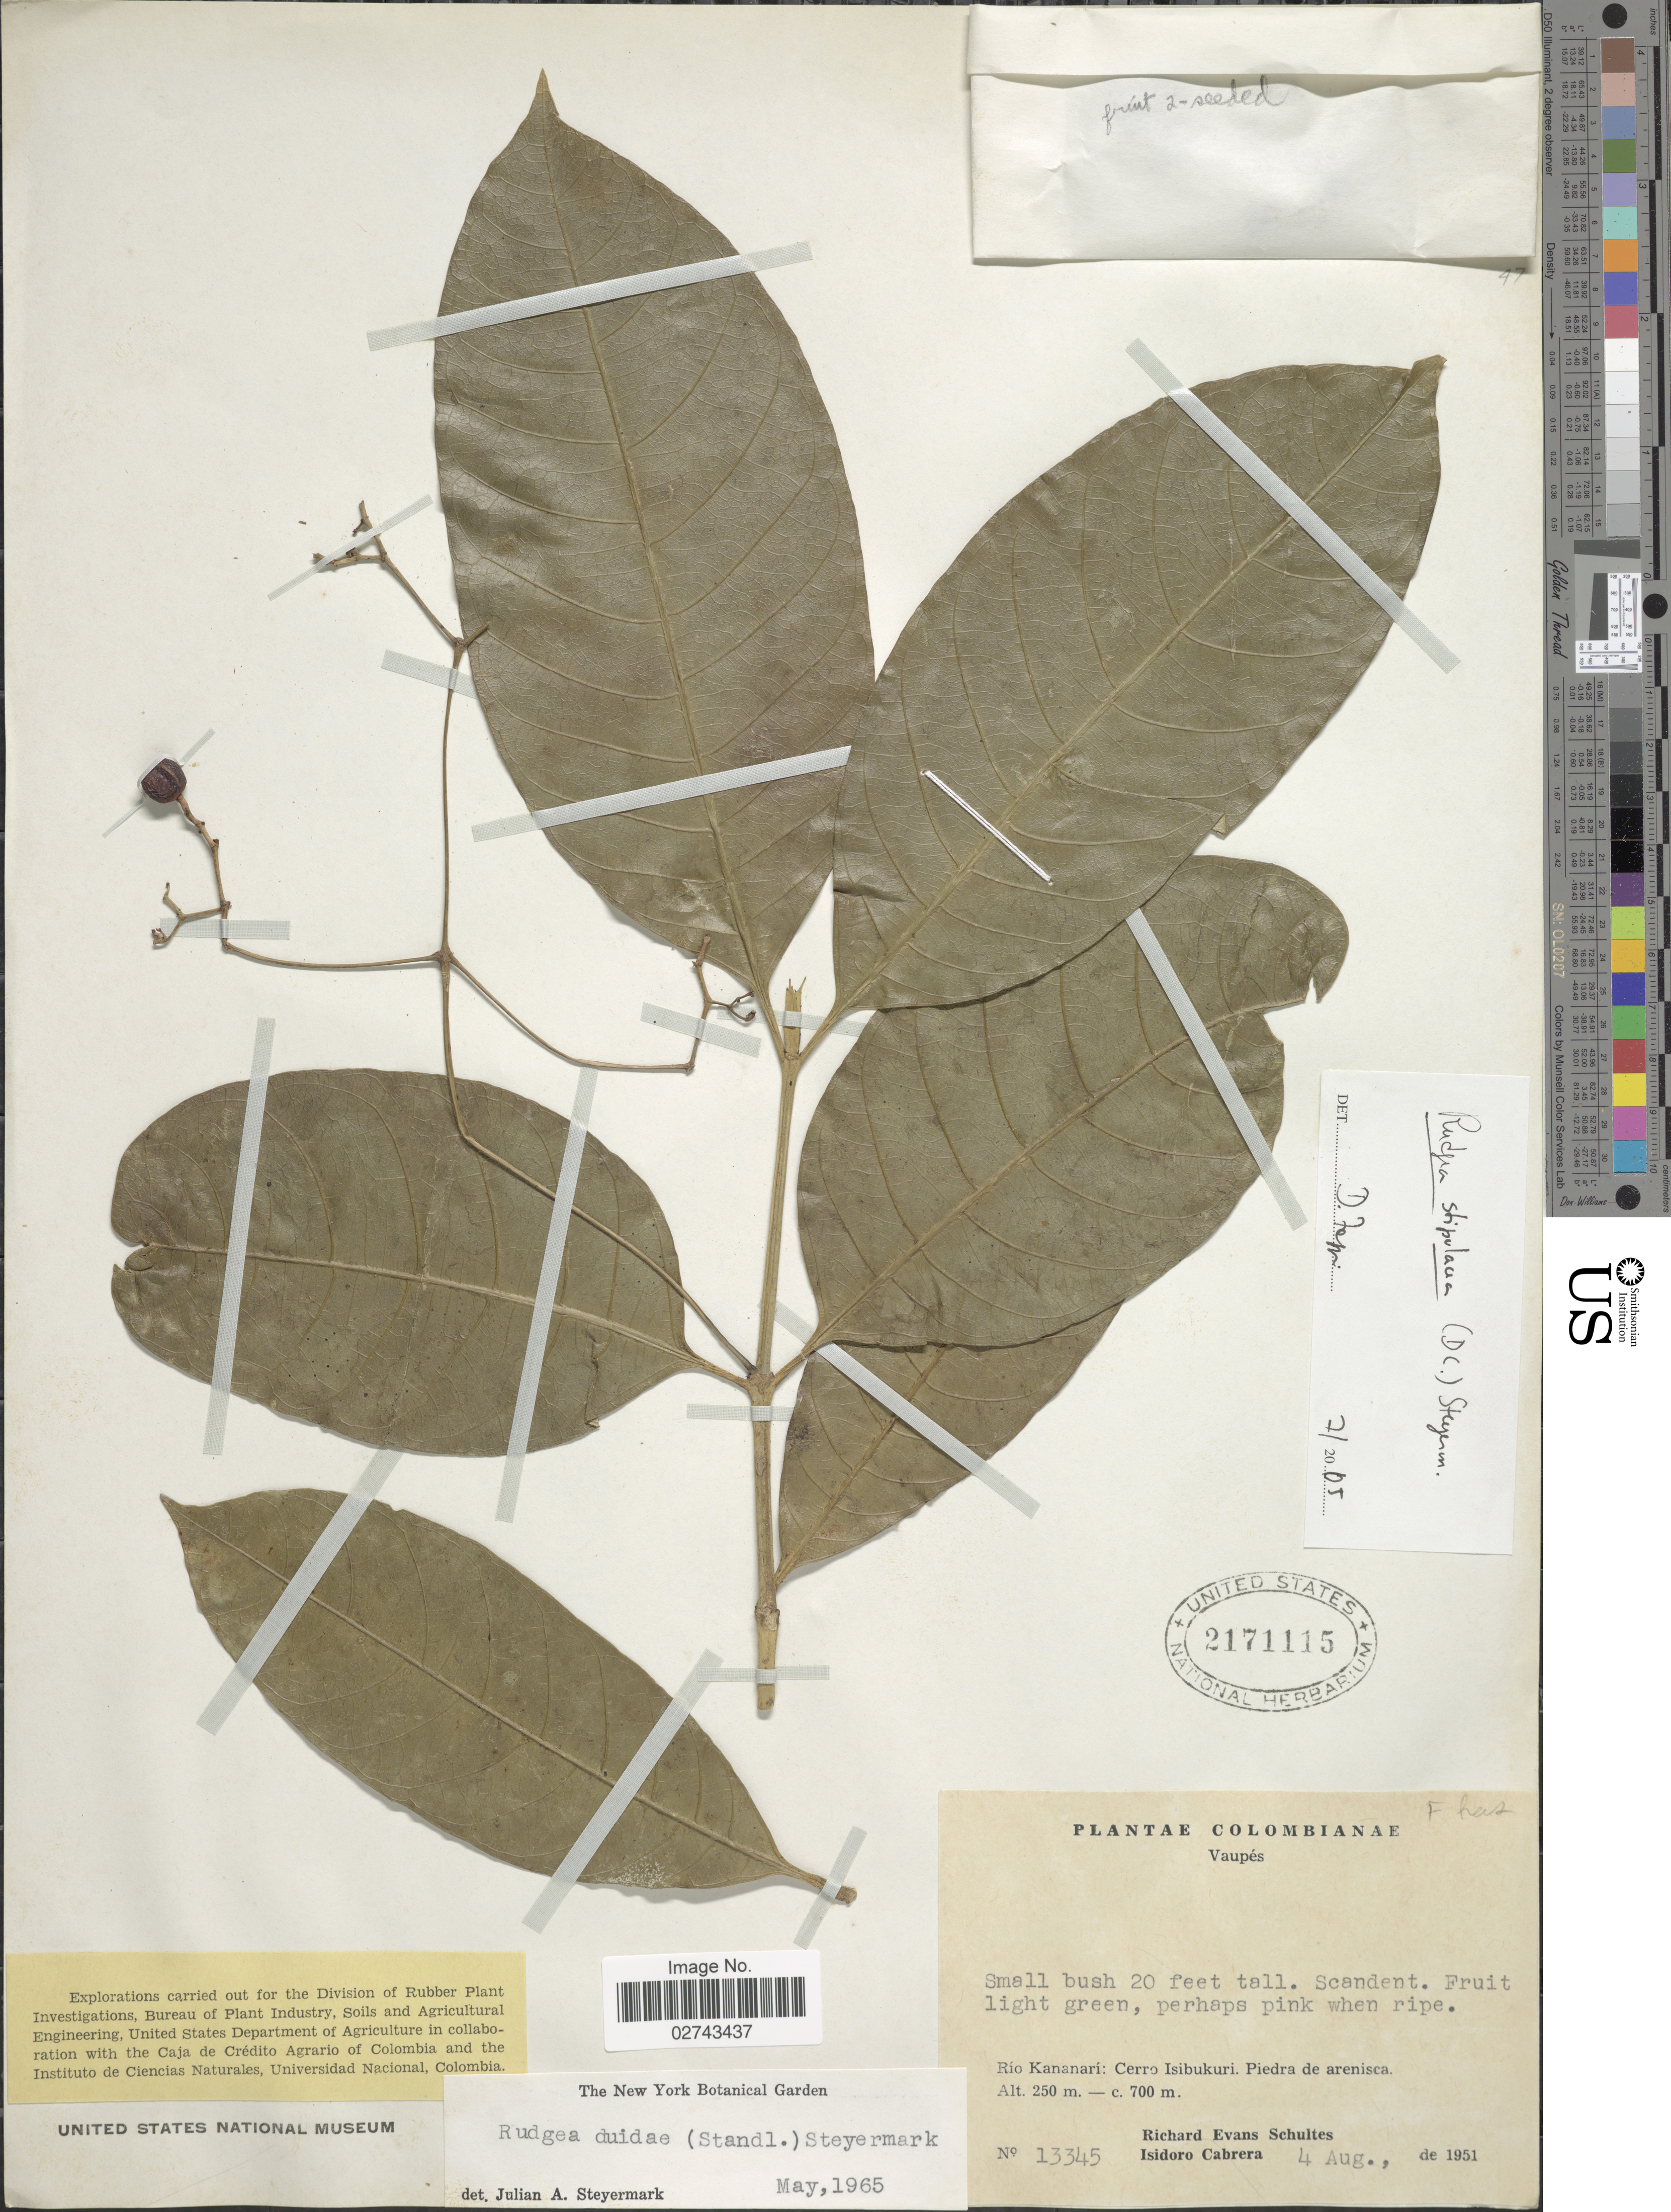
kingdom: Plantae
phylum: Tracheophyta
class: Magnoliopsida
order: Gentianales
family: Rubiaceae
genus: Rudgea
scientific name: Rudgea stipulacea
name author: (DC.) Steyerm.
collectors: R. E. Schultes & I. Cabrera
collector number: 13345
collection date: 1951-08-04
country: Colombia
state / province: Vaupés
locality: Rio Kananari: Cerro Isibukuri, Piedra de arenisca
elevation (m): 250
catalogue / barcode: US 2171115